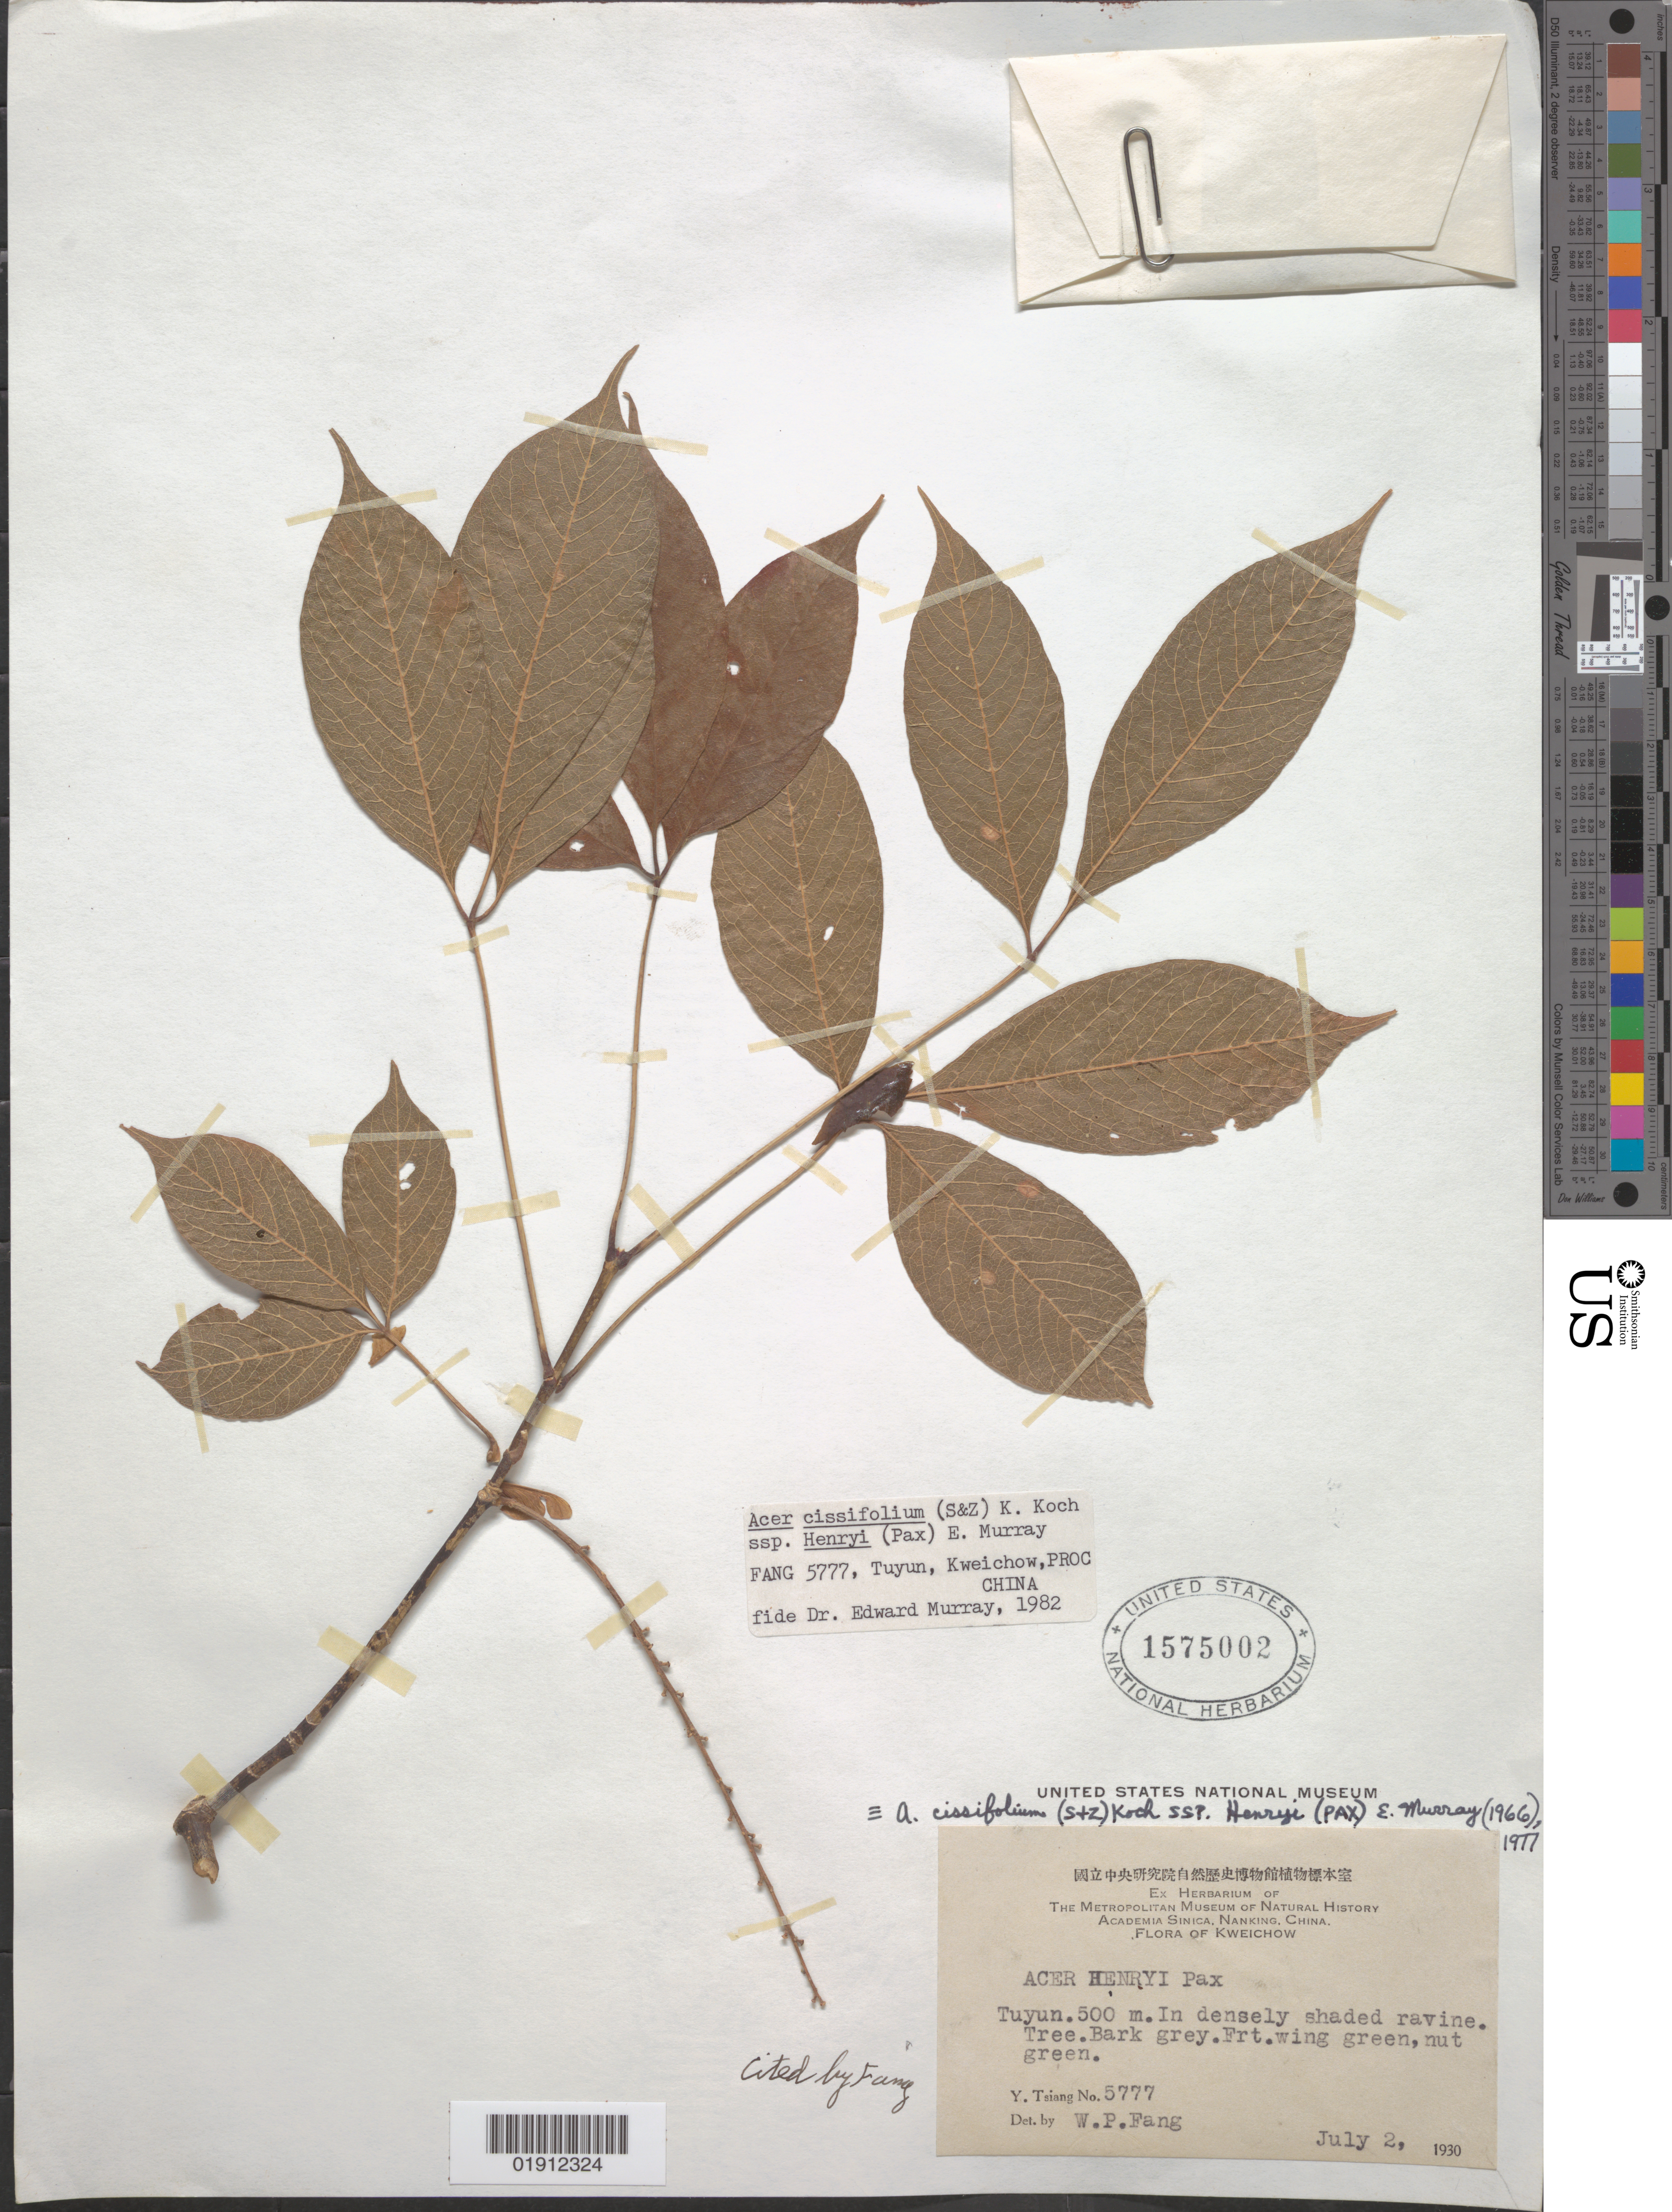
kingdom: Plantae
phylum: Tracheophyta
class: Magnoliopsida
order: Sapindales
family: Sapindaceae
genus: Acer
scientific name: Acer cissifolium subsp. henryi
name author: (Pax) A.E. Murray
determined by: Murray, Edward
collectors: Y. Tsiang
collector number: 5777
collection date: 1930-07-02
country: China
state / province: Guizhou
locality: Kweichow [Guizhou], Tuyun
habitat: In densely shaded ravine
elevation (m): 500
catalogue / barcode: US 1575002